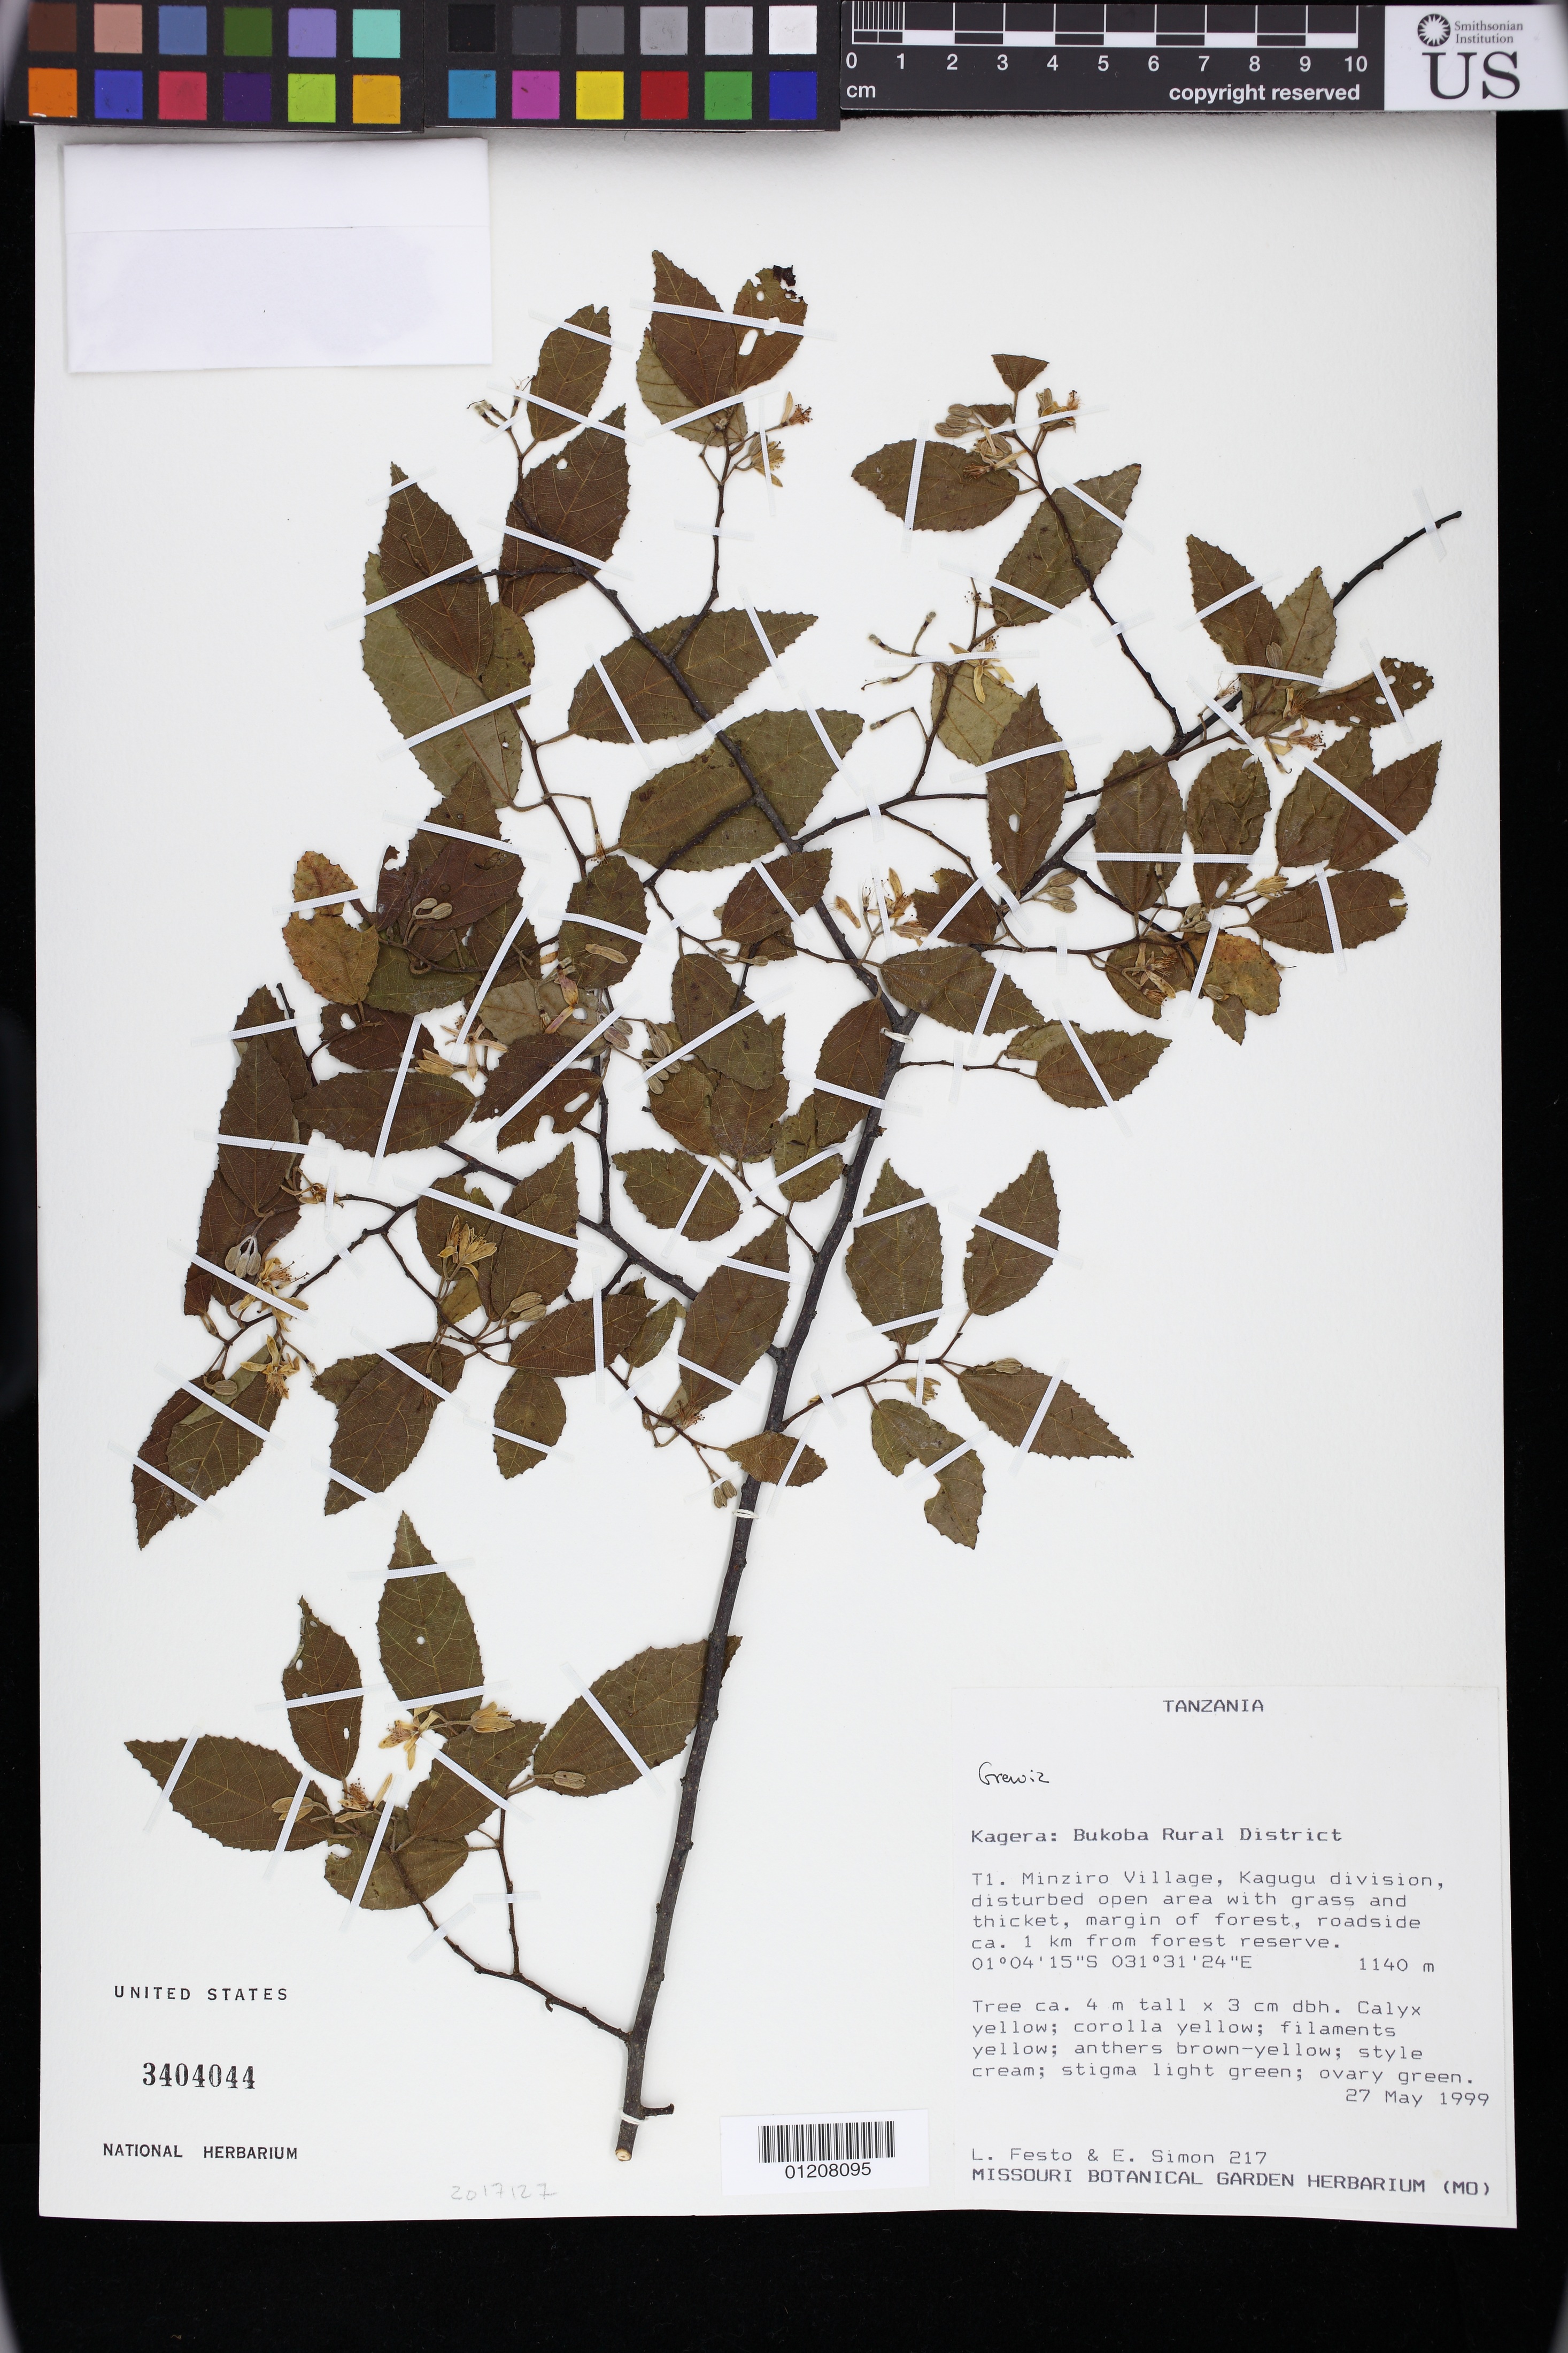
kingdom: Plantae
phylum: Tracheophyta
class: Magnoliopsida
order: Malvales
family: Malvaceae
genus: Grewia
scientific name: Grewia sp.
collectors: L. Festo & E. Simon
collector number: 217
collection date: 1999-05-27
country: Tanzania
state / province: Kagera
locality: Bukoba Rural District. T1. Minziro Village, Kagugu division, disturbed open area with grass and thicket, margin forest, roadside ca. 1 km from forest reserve.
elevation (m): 1140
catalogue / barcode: US 3404044